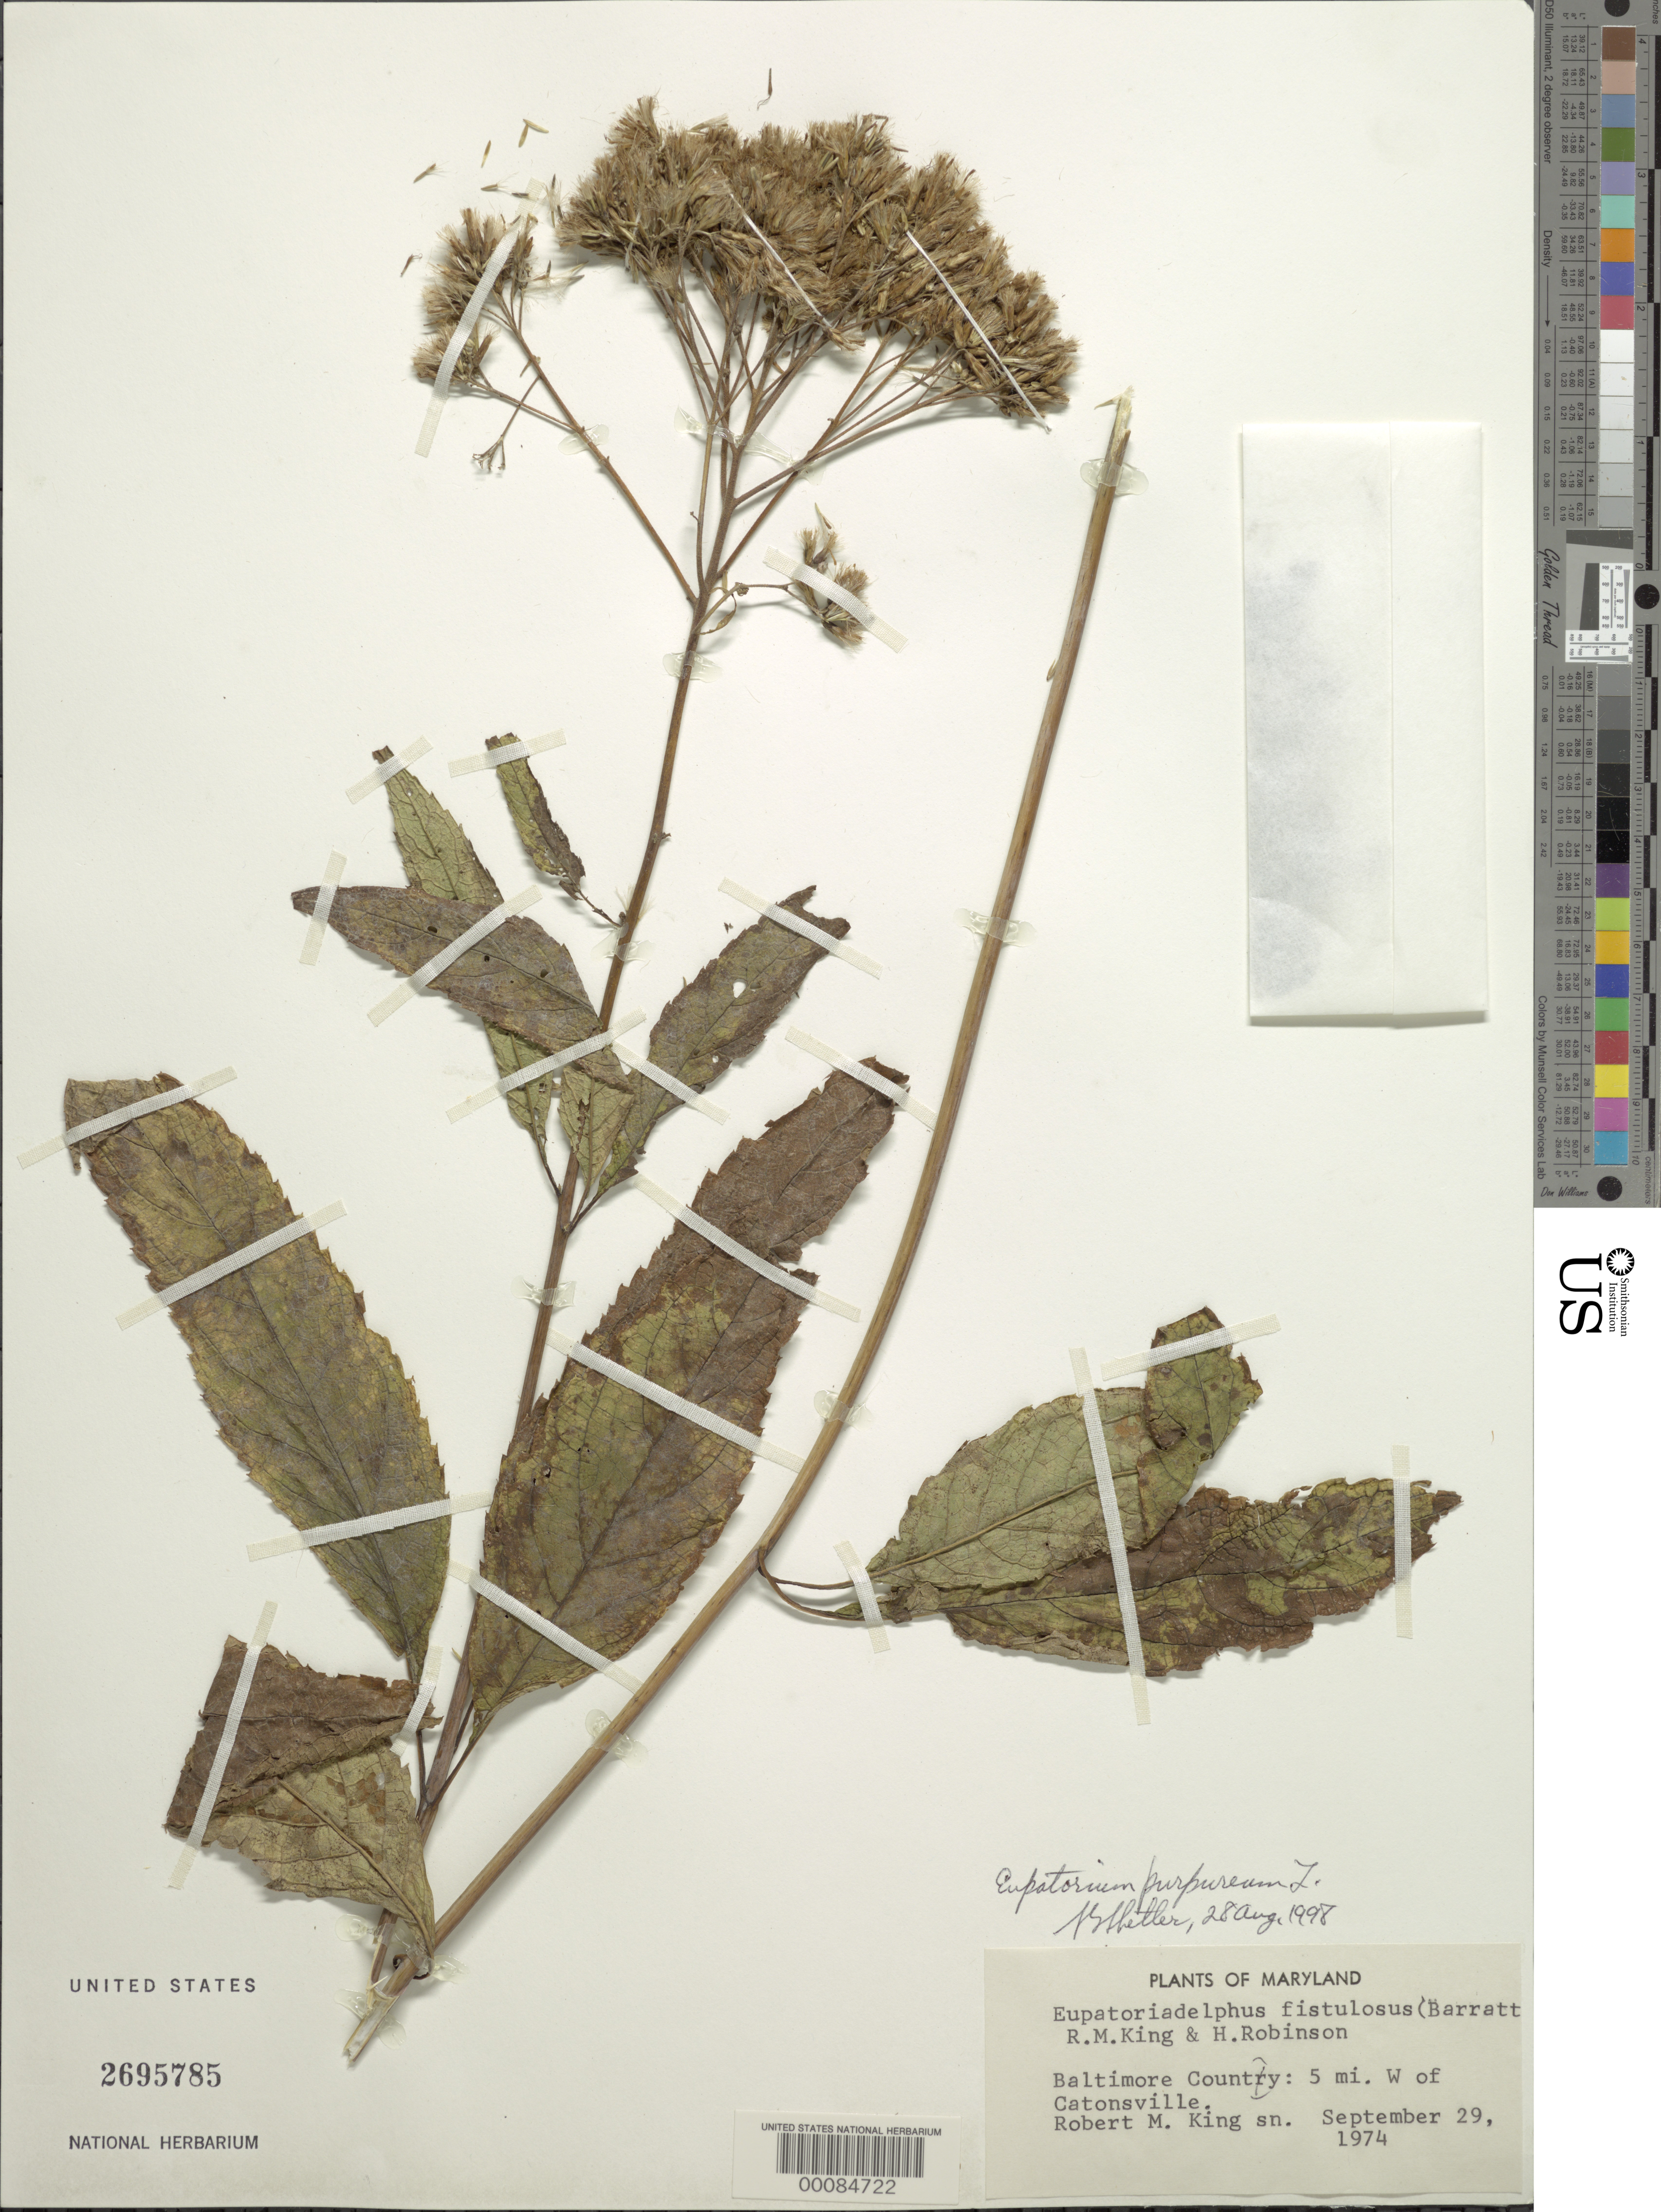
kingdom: Plantae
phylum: Tracheophyta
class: Magnoliopsida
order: Asterales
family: Asteraceae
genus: Eupatorium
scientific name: Eupatorium purpureum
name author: (L.) E.E. Lamont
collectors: R. M. King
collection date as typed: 29 Sep 1974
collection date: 1974-09-29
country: United States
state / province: Maryland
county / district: Baltimore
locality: West of Catonsville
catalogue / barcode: US 2695785